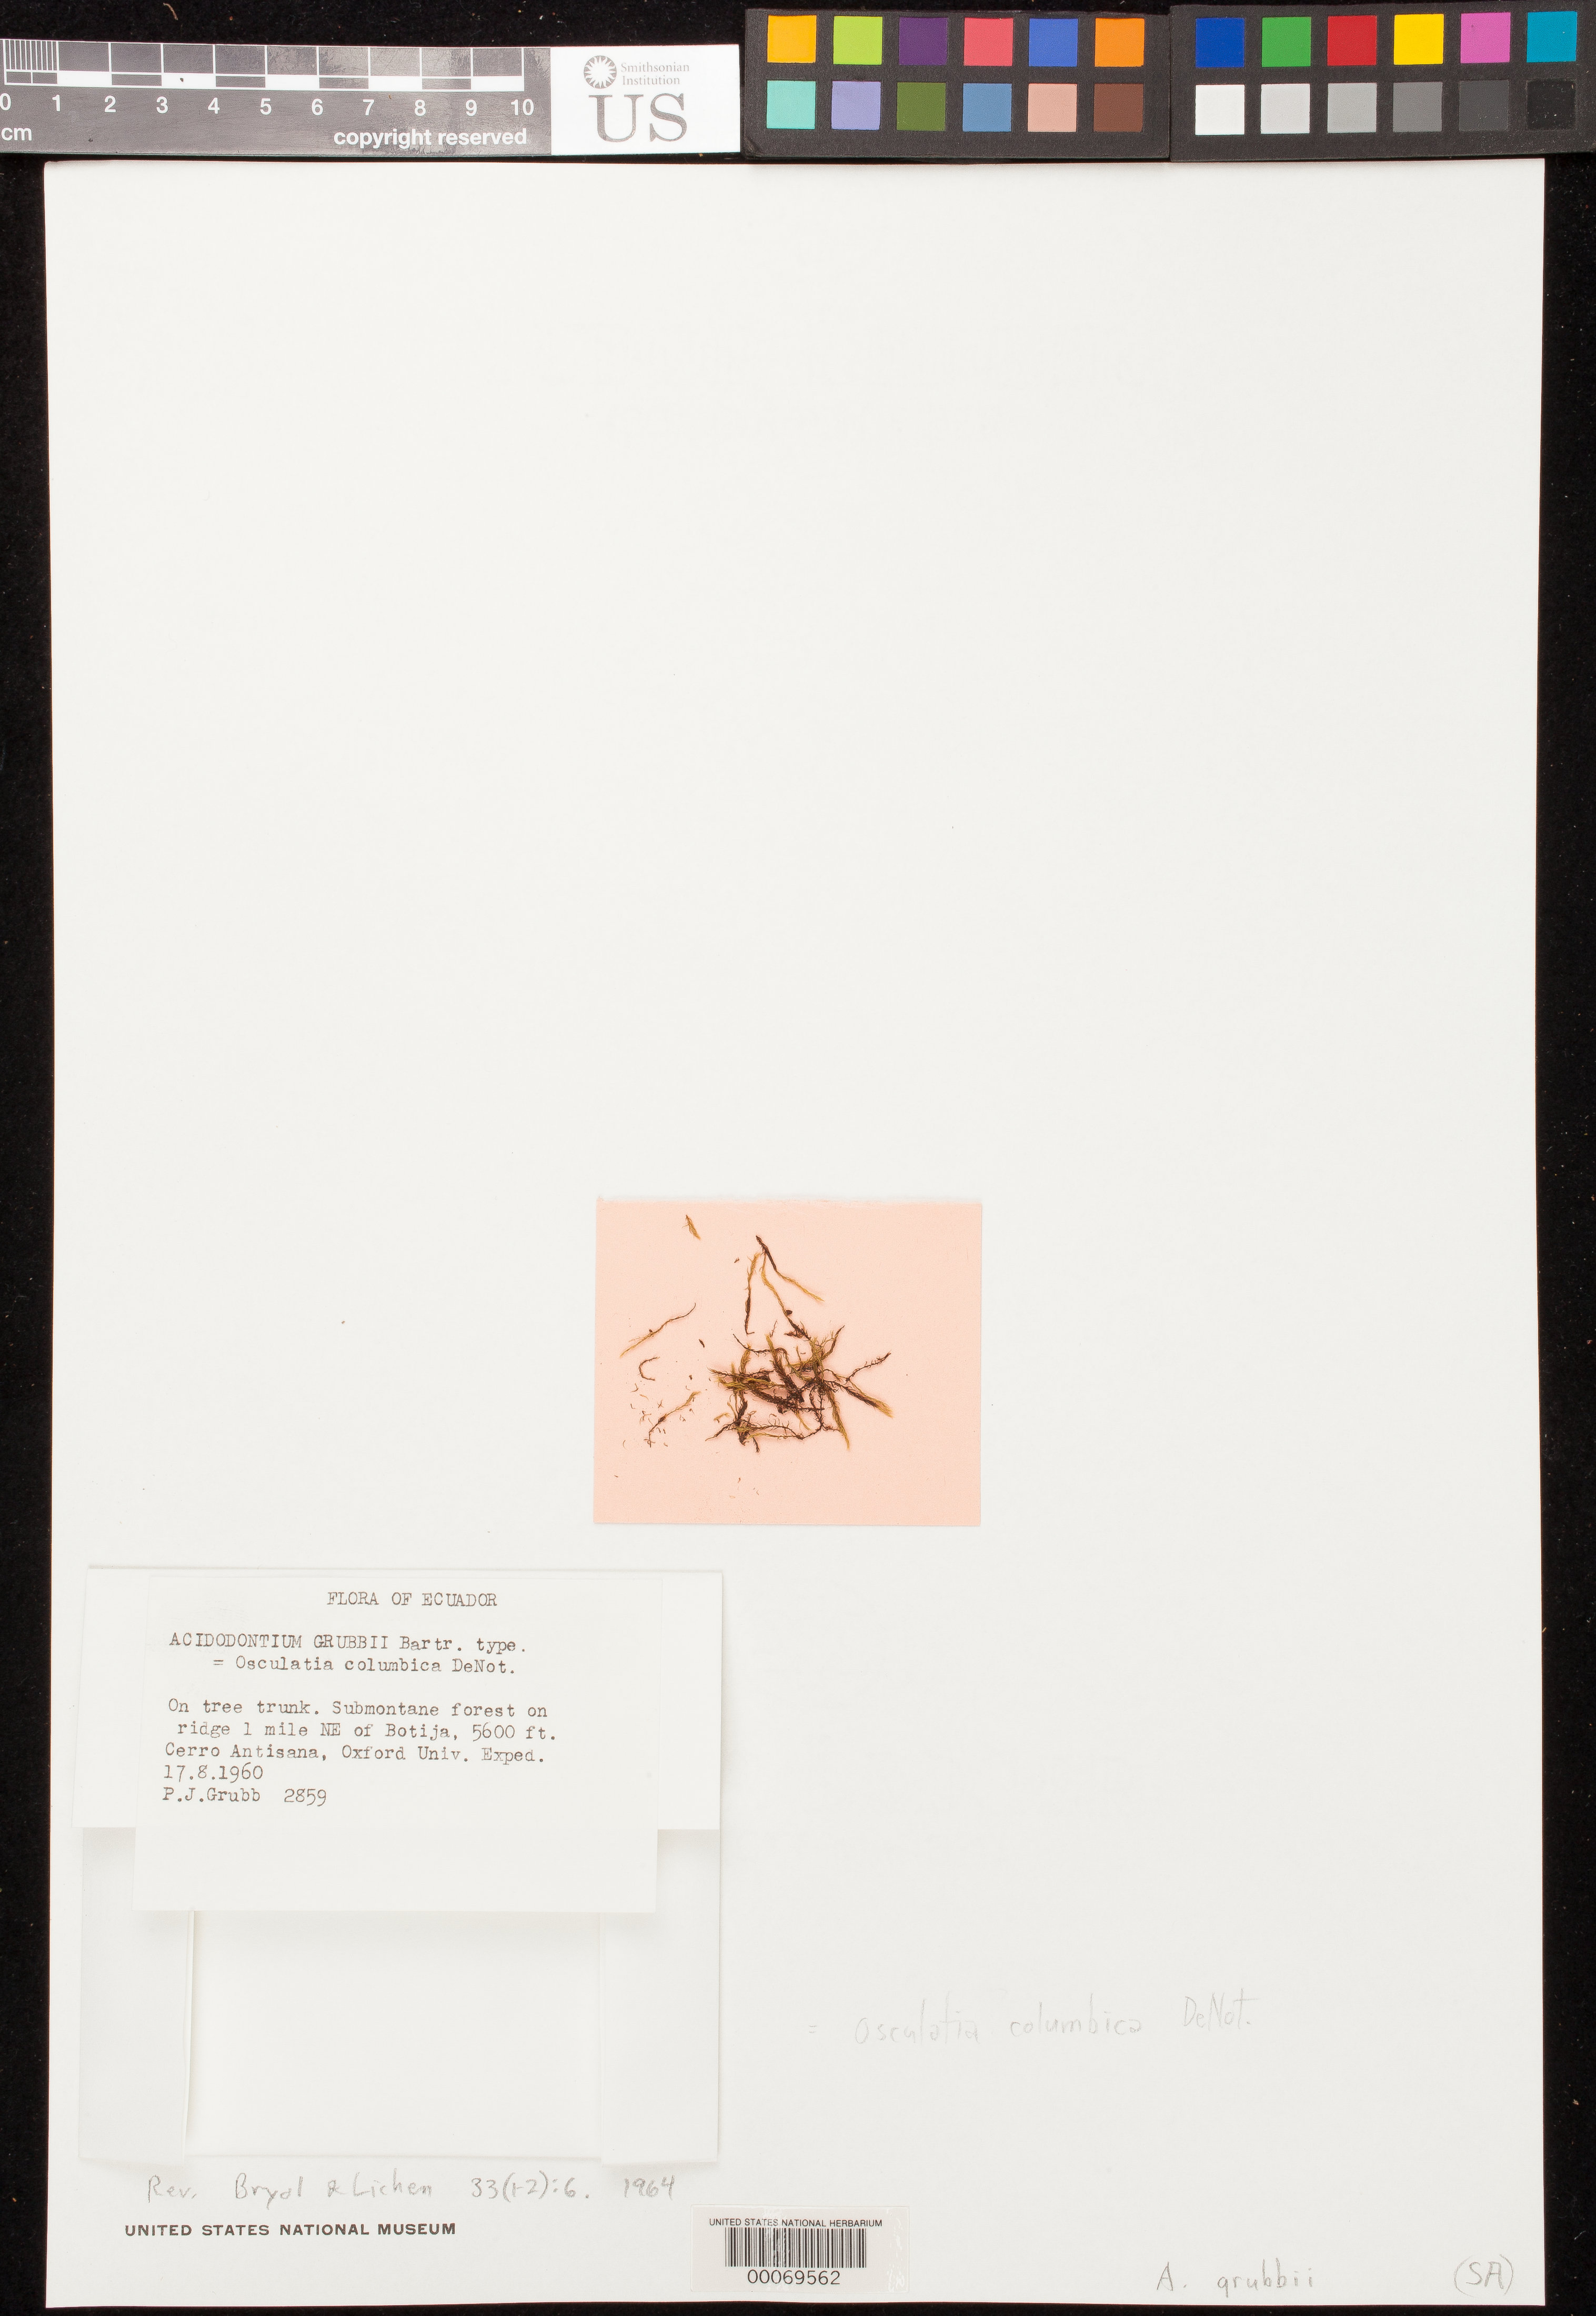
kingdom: Plantae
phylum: Bryophyta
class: Bryopsida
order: Bryales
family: Bryaceae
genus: Acidodontium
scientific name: Acidodontium grubbii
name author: E.B. Bartram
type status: Isotype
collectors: P. J. Grubb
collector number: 2859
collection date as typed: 17 Aug 1960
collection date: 1960-08-17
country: Ecuador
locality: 1 m NE of Botija, Cerro Antisana.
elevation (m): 1707